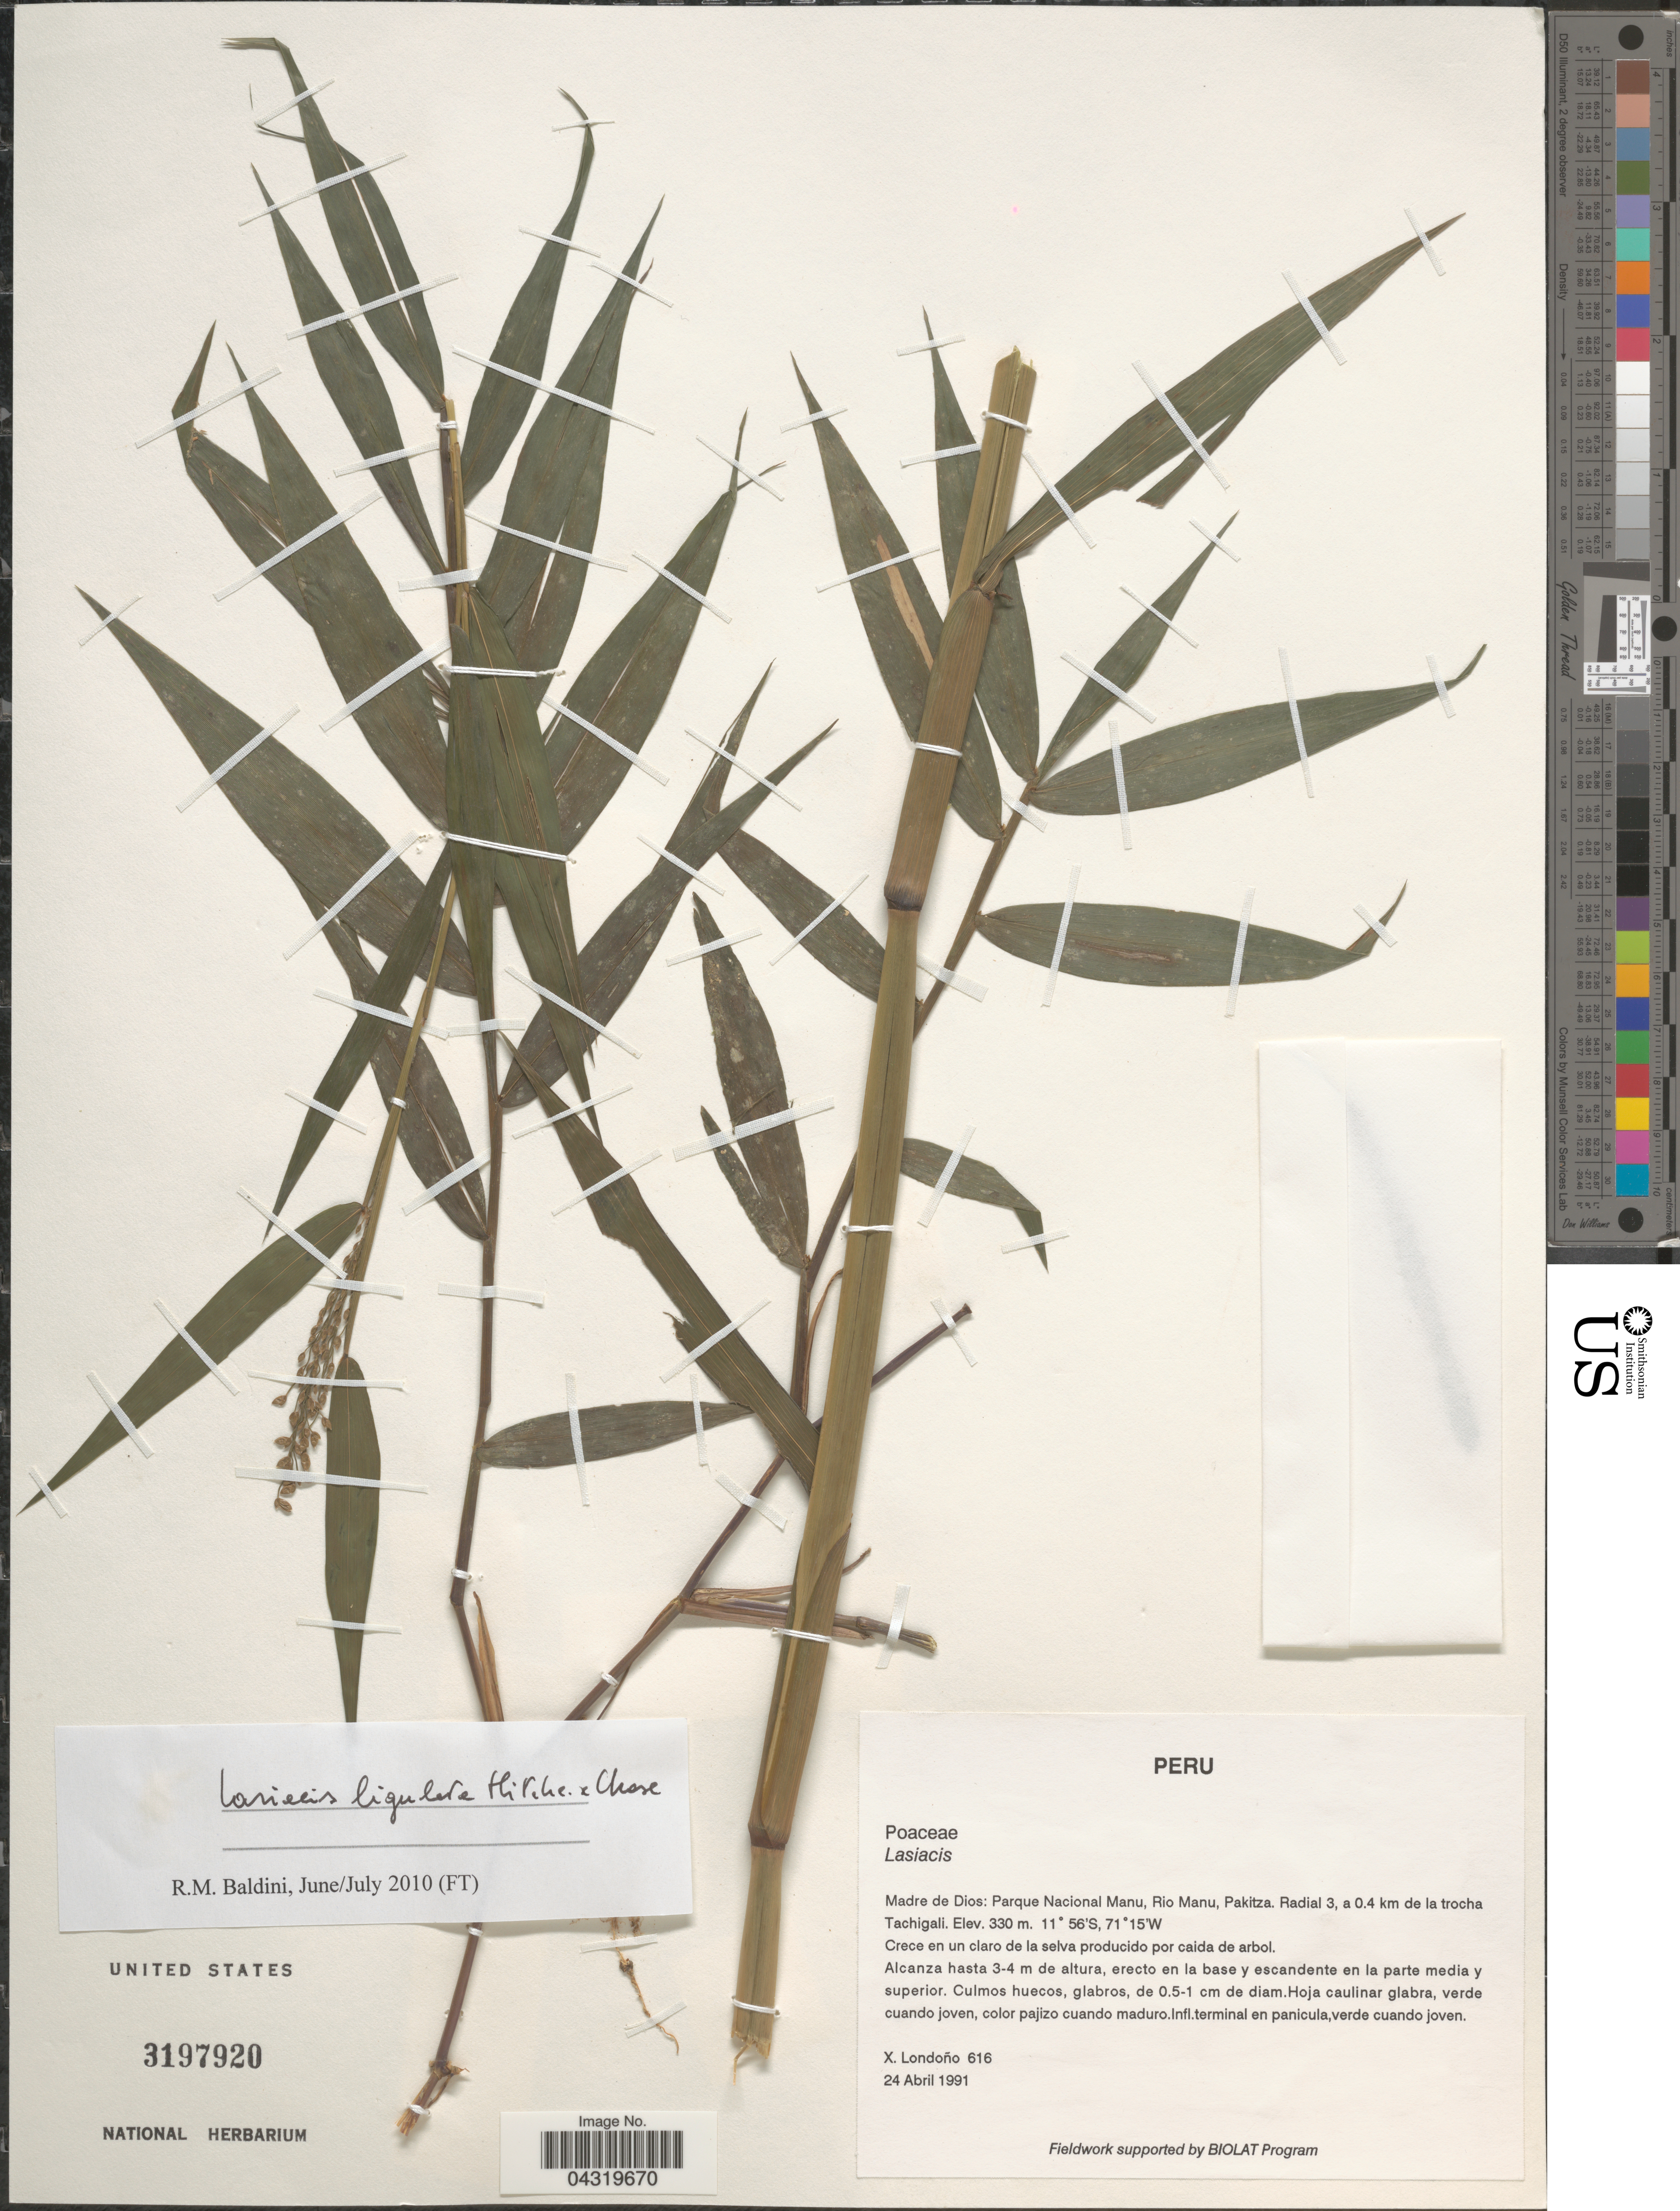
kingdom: Plantae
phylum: Tracheophyta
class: Liliopsida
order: Poales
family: Poaceae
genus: Lasiacis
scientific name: Lasiacis ligulata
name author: Hitchc. & Chase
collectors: X. Londoño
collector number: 616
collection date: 1991-04-24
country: Peru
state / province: Madre de Dios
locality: Parque Nacional Manu, Rio Manu, Pakitza. Radial 3, a 0.4 km de la trocha Tachigali.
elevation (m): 330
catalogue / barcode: US 3197920